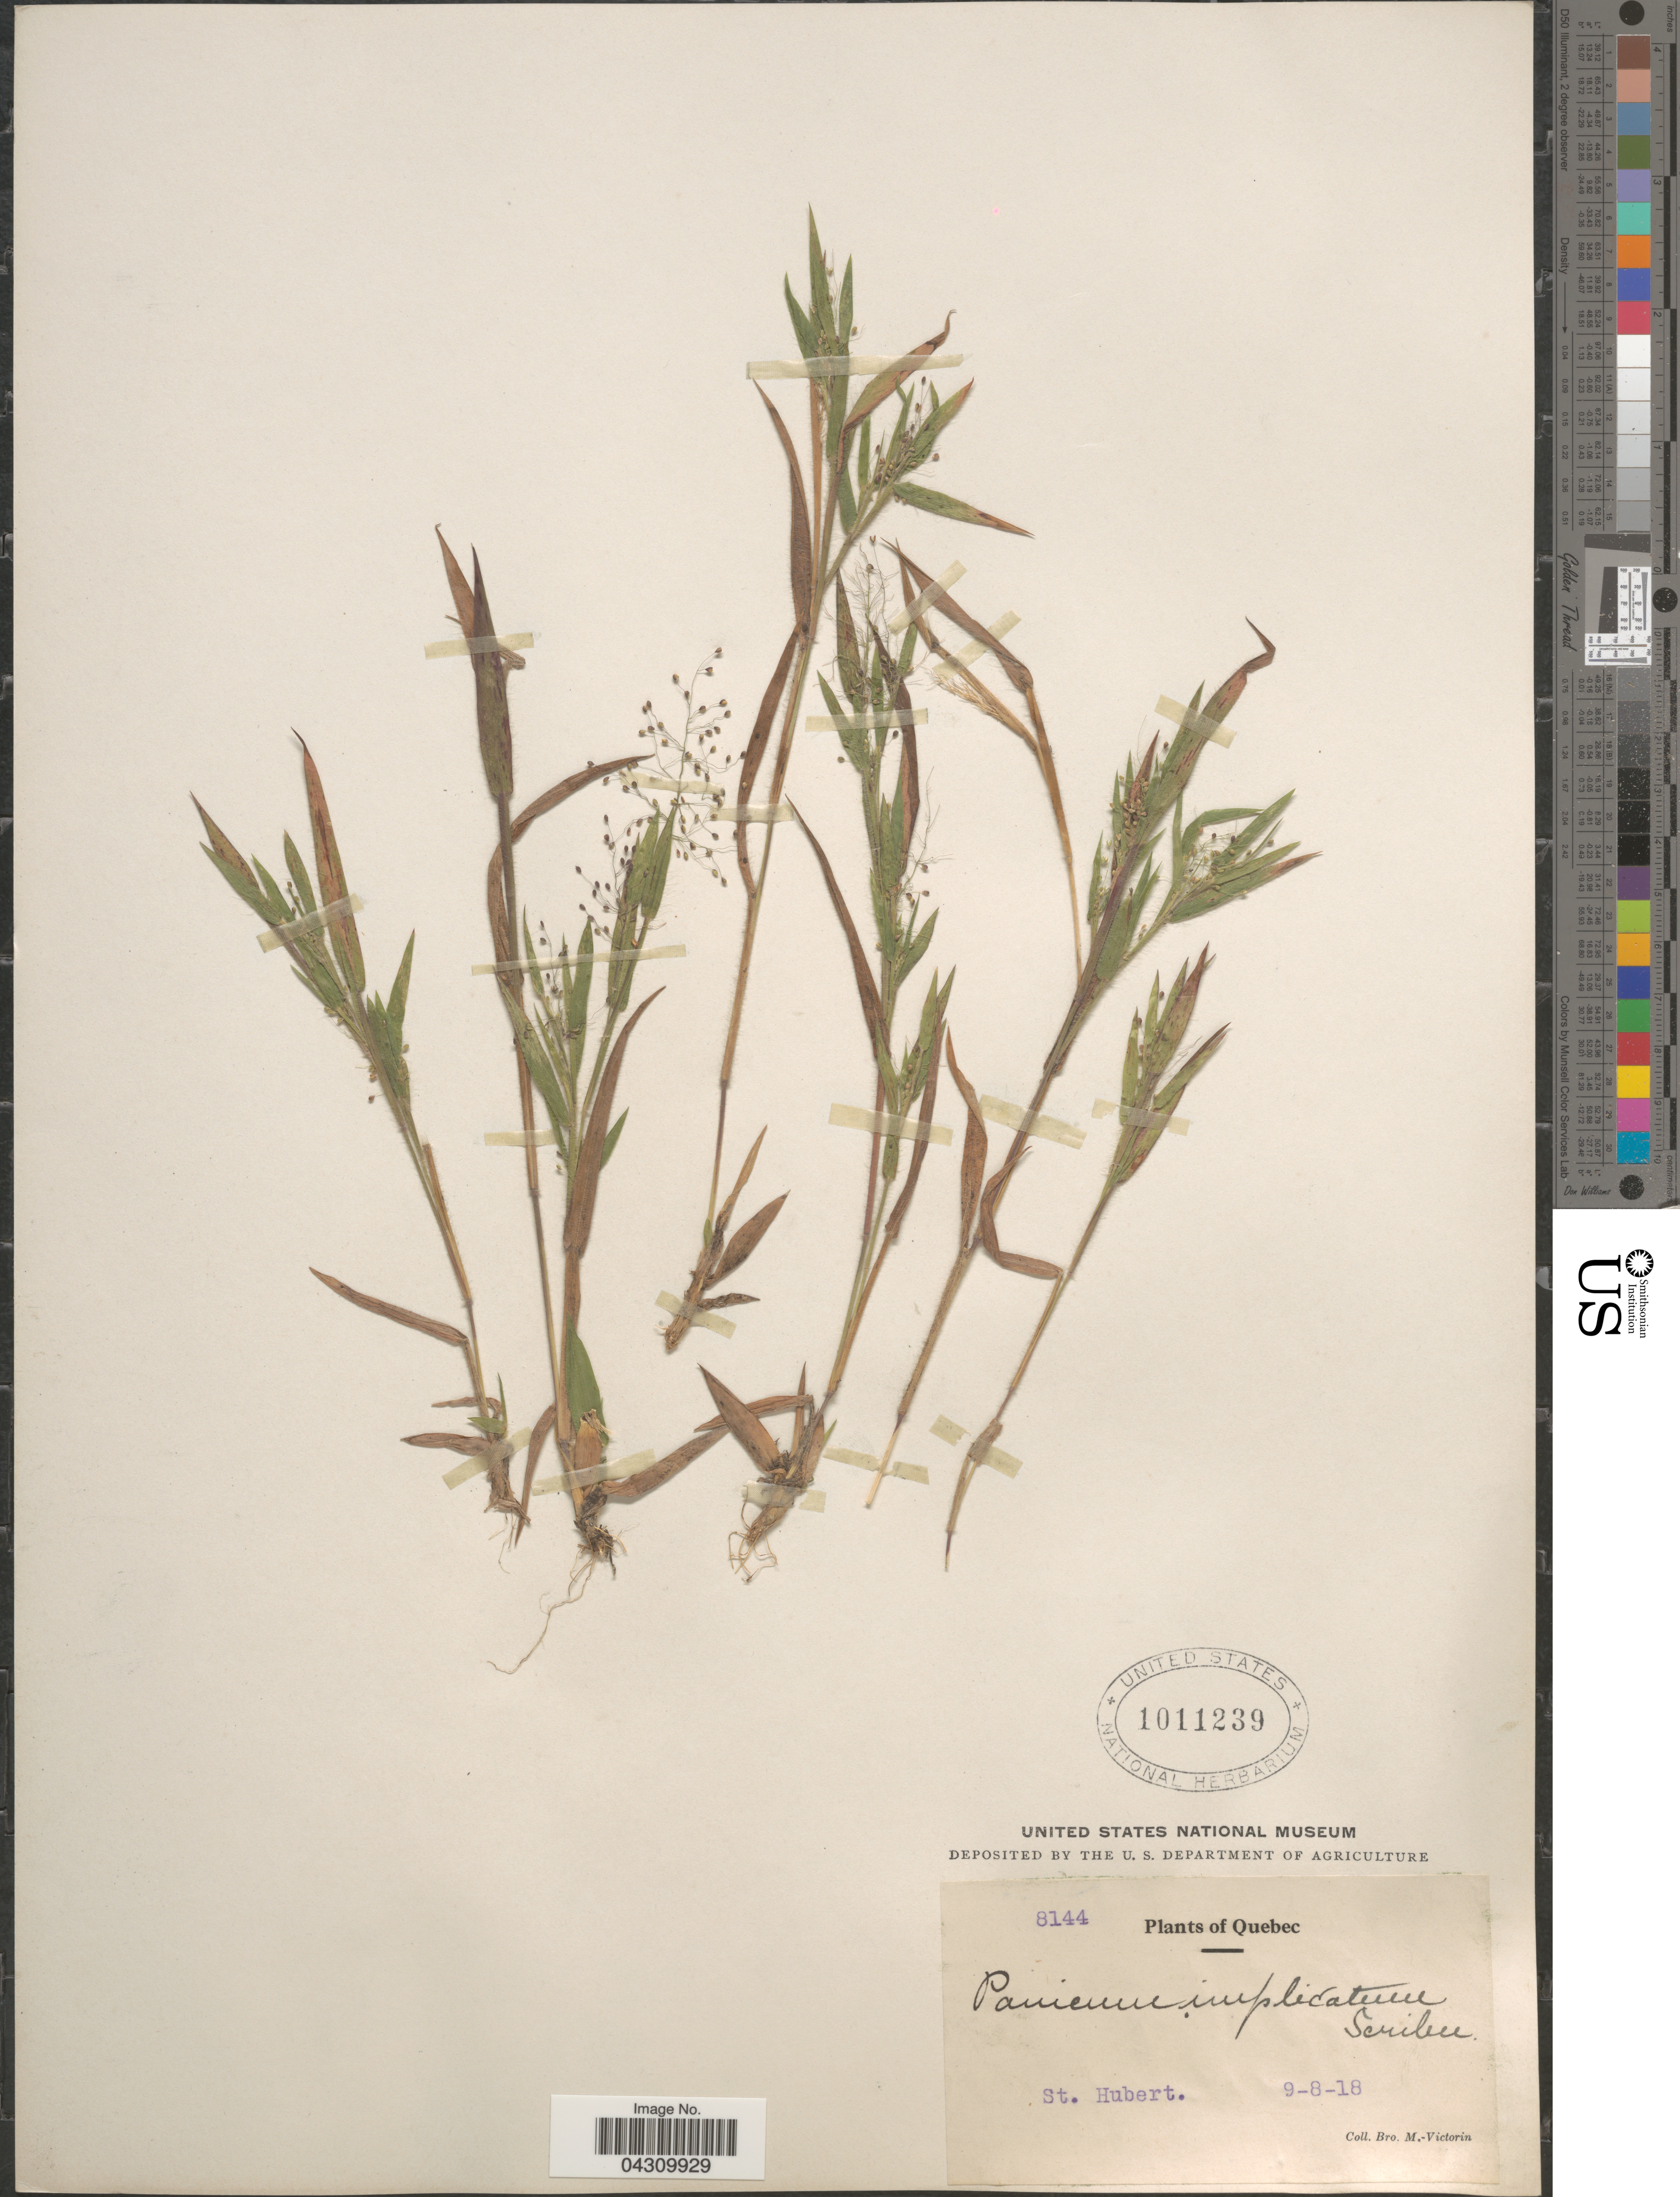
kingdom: Plantae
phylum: Tracheophyta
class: Liliopsida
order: Poales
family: Poaceae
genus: Dichanthelium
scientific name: Dichanthelium acuminatum var. acuminatum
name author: (Sw.) Gould & C.A. Clark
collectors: Fr. Marie-Victorin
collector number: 8144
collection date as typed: Transcribed d/m/y: 9/8/18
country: Canada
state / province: Quebec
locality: St. Hubert.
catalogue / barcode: US 1011239